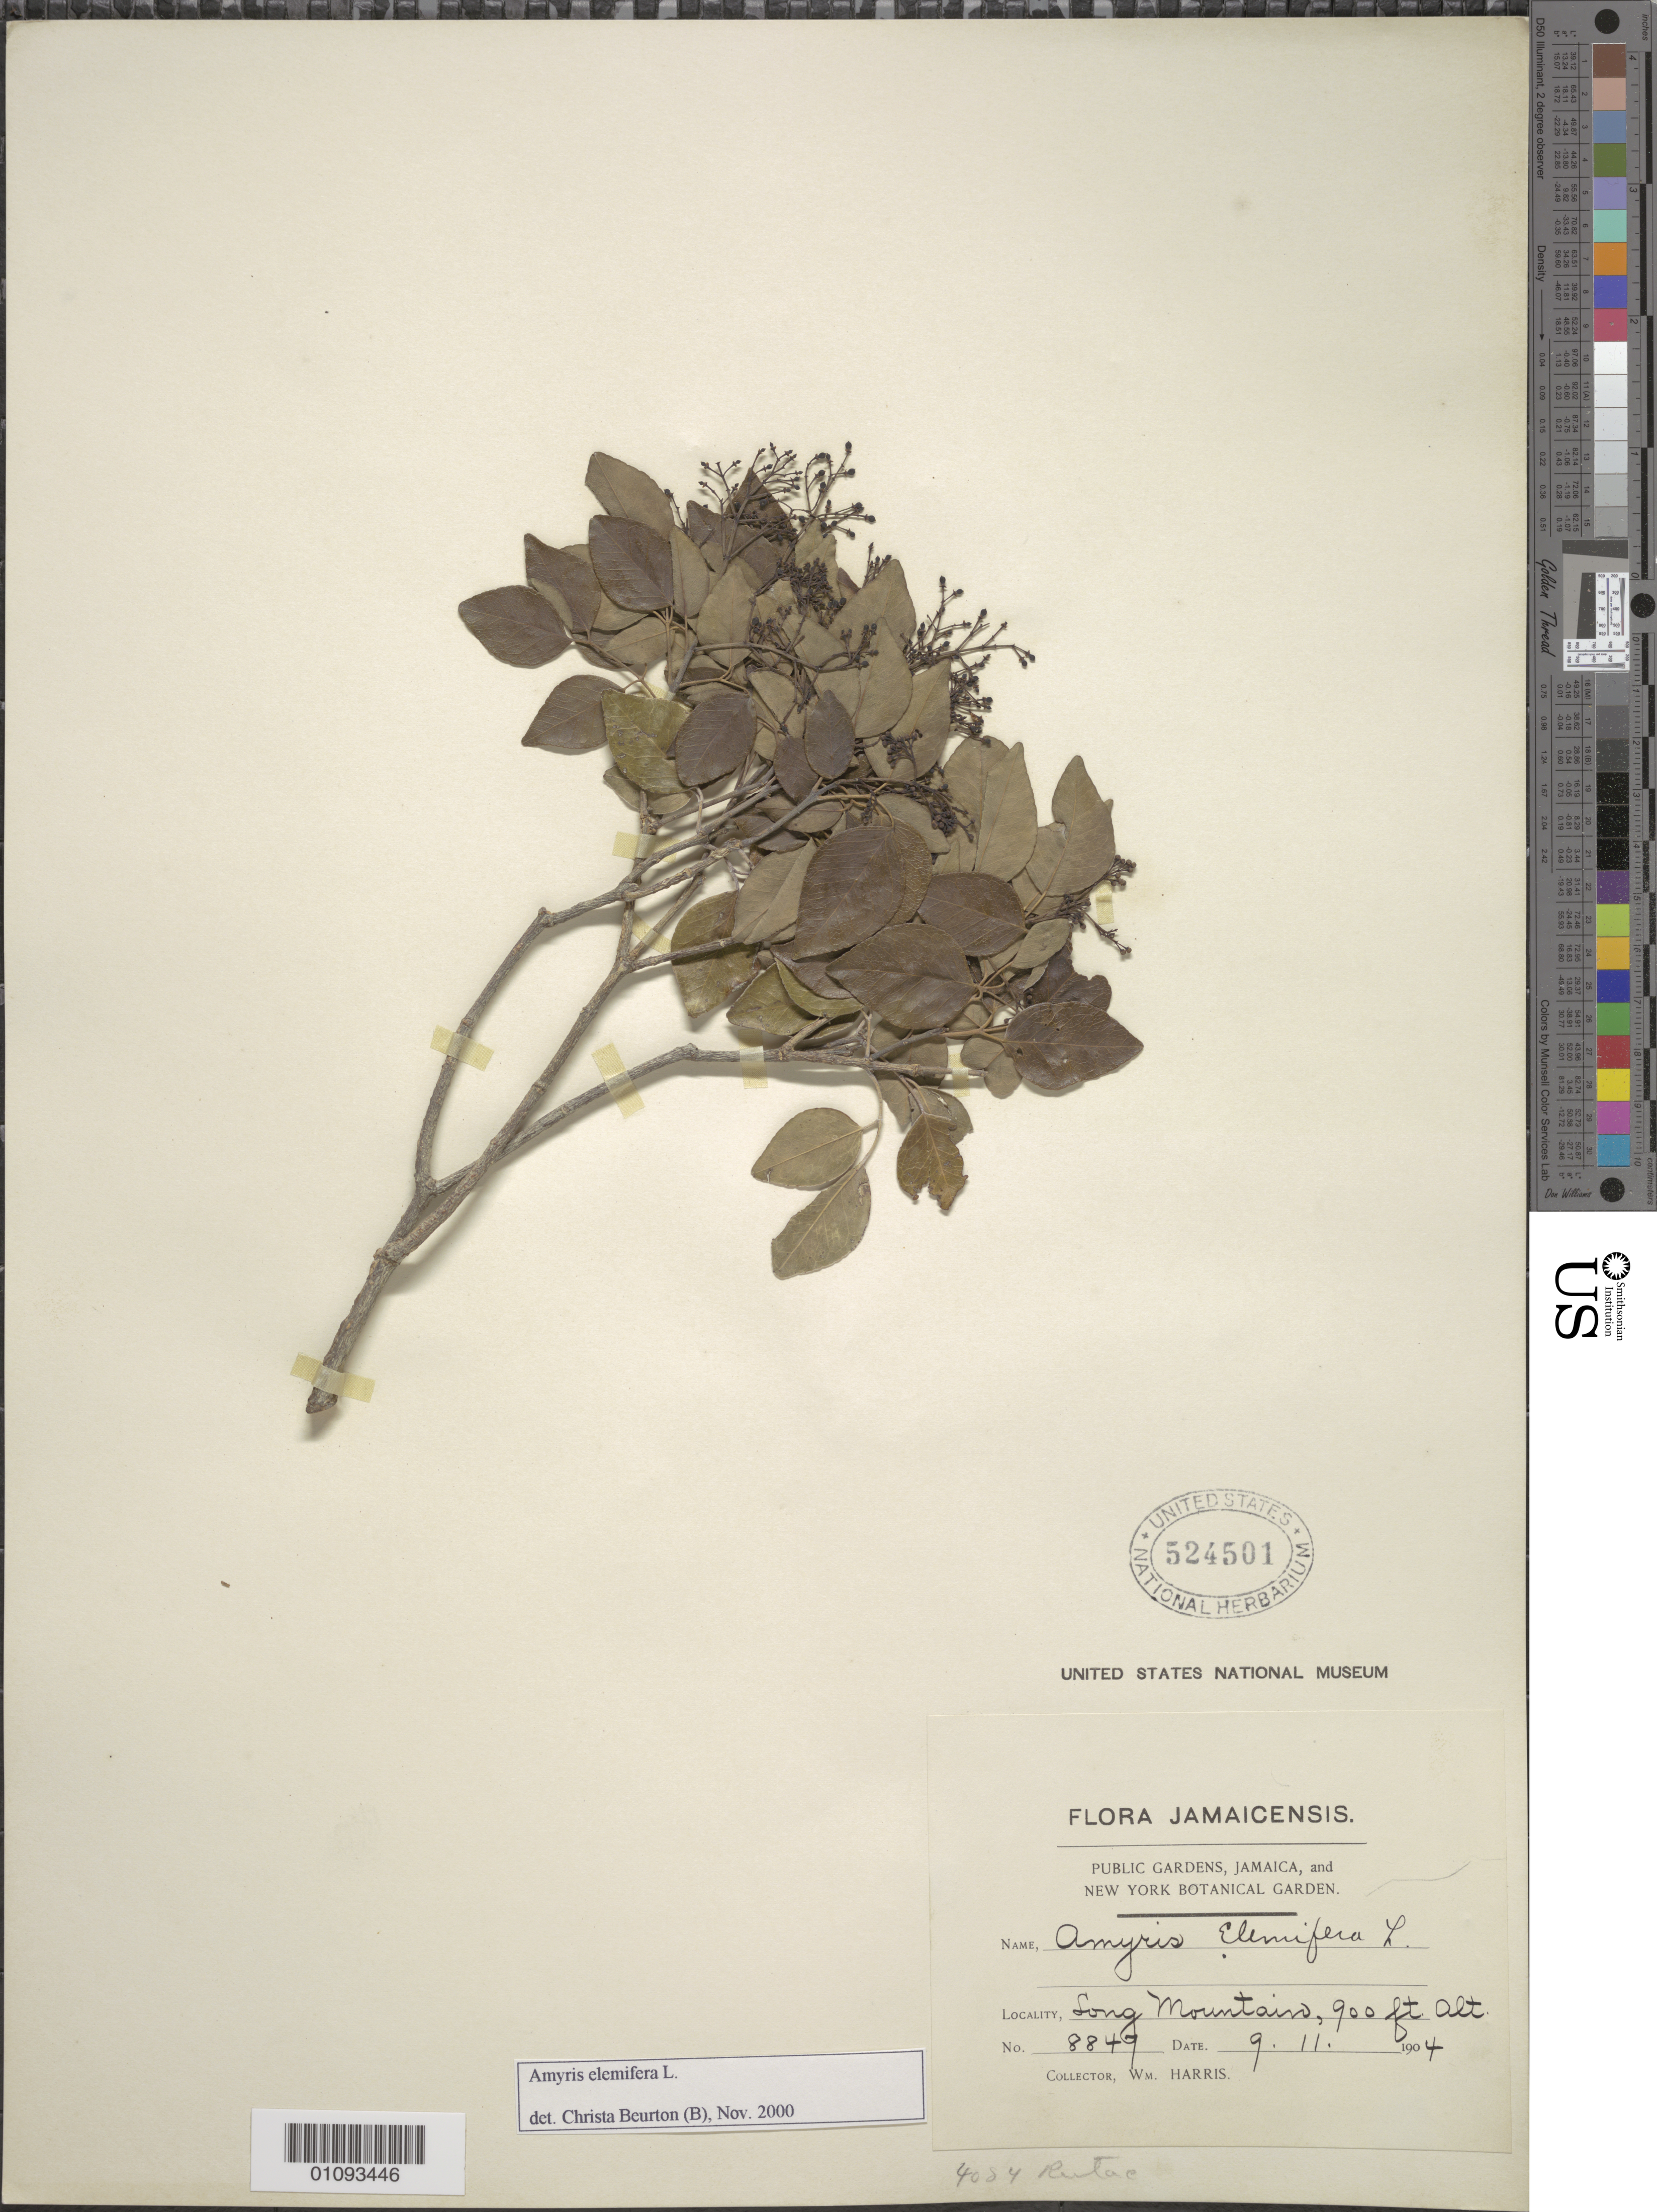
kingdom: Plantae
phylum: Tracheophyta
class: Magnoliopsida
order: Sapindales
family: Rutaceae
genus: Amyris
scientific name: Amyris elemifera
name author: L.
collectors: W. Harris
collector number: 8849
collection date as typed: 11 Sep 1904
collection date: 1904-09-11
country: Jamaica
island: Jamaica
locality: Song Mountain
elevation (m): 274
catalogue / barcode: US 524501